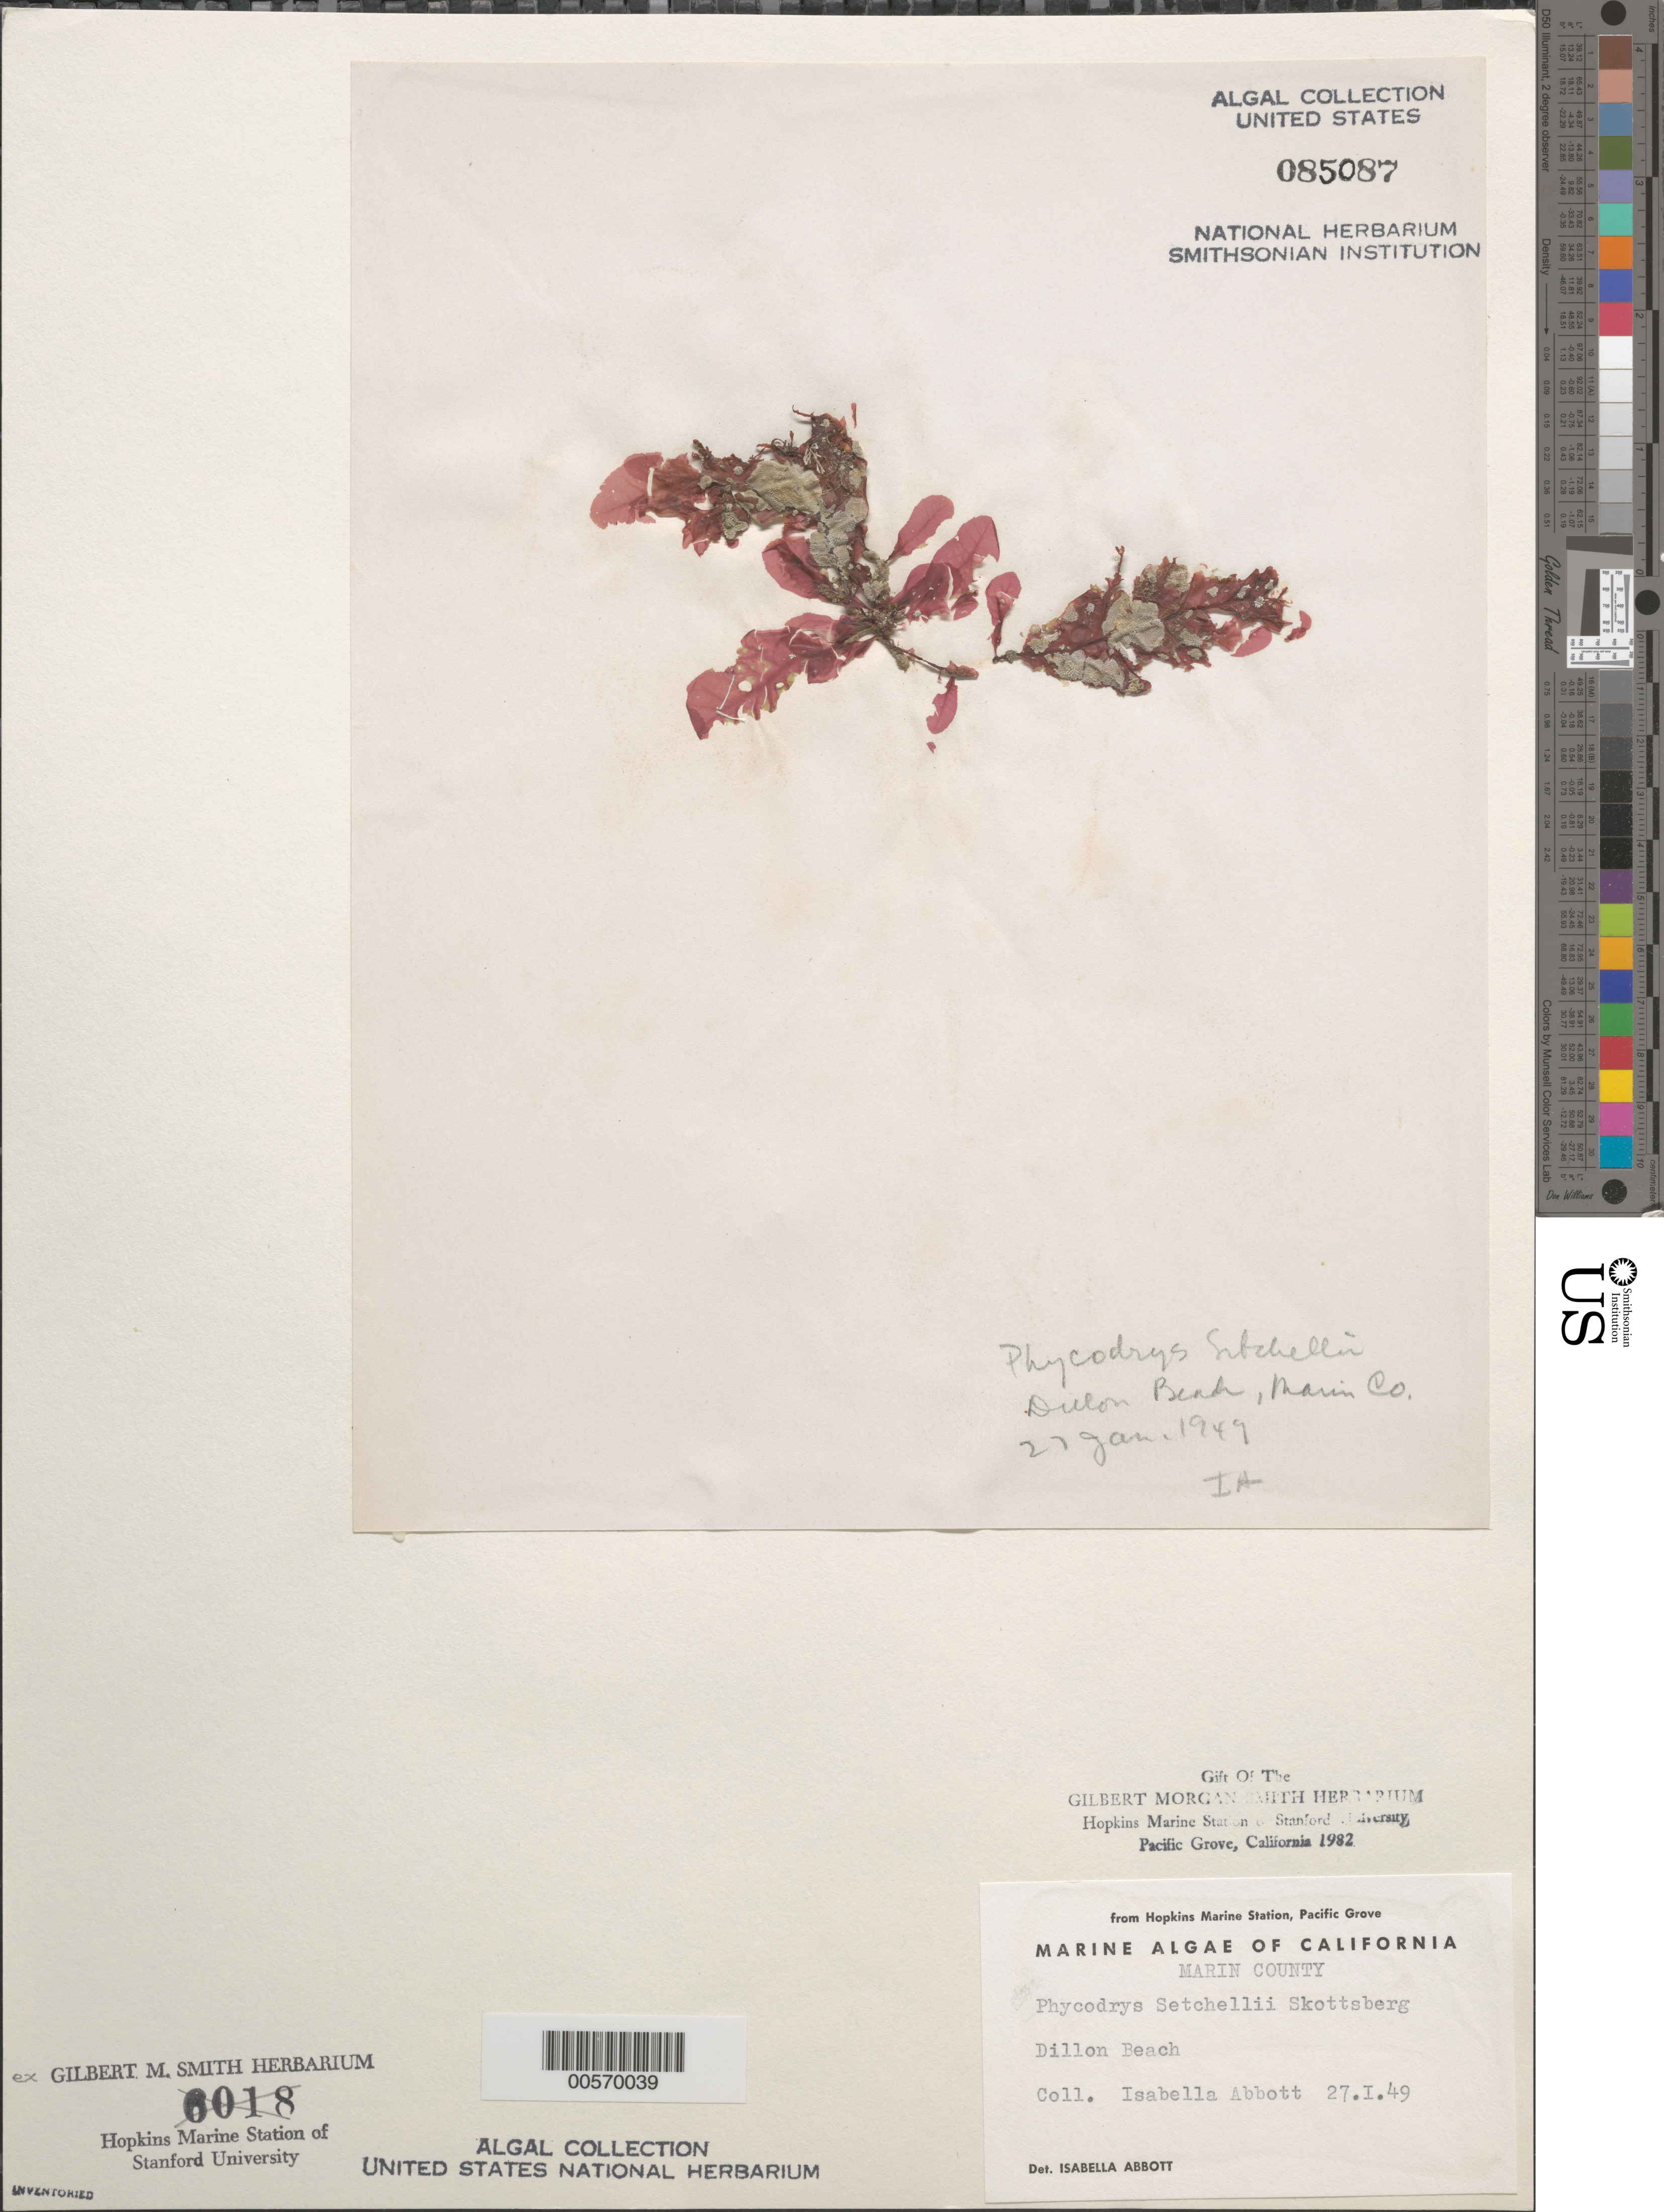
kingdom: Plantae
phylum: Rhodophyta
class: Florideophyceae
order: Ceramiales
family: Delesseriaceae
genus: Phycodrys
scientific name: Phycodrys setchellii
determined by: Abbott, Isabella A.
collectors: I. A. Abbott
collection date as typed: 27 Jan 1949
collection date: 1949-01-27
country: United States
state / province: California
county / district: Marin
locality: Dillons Beach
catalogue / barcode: US 85087